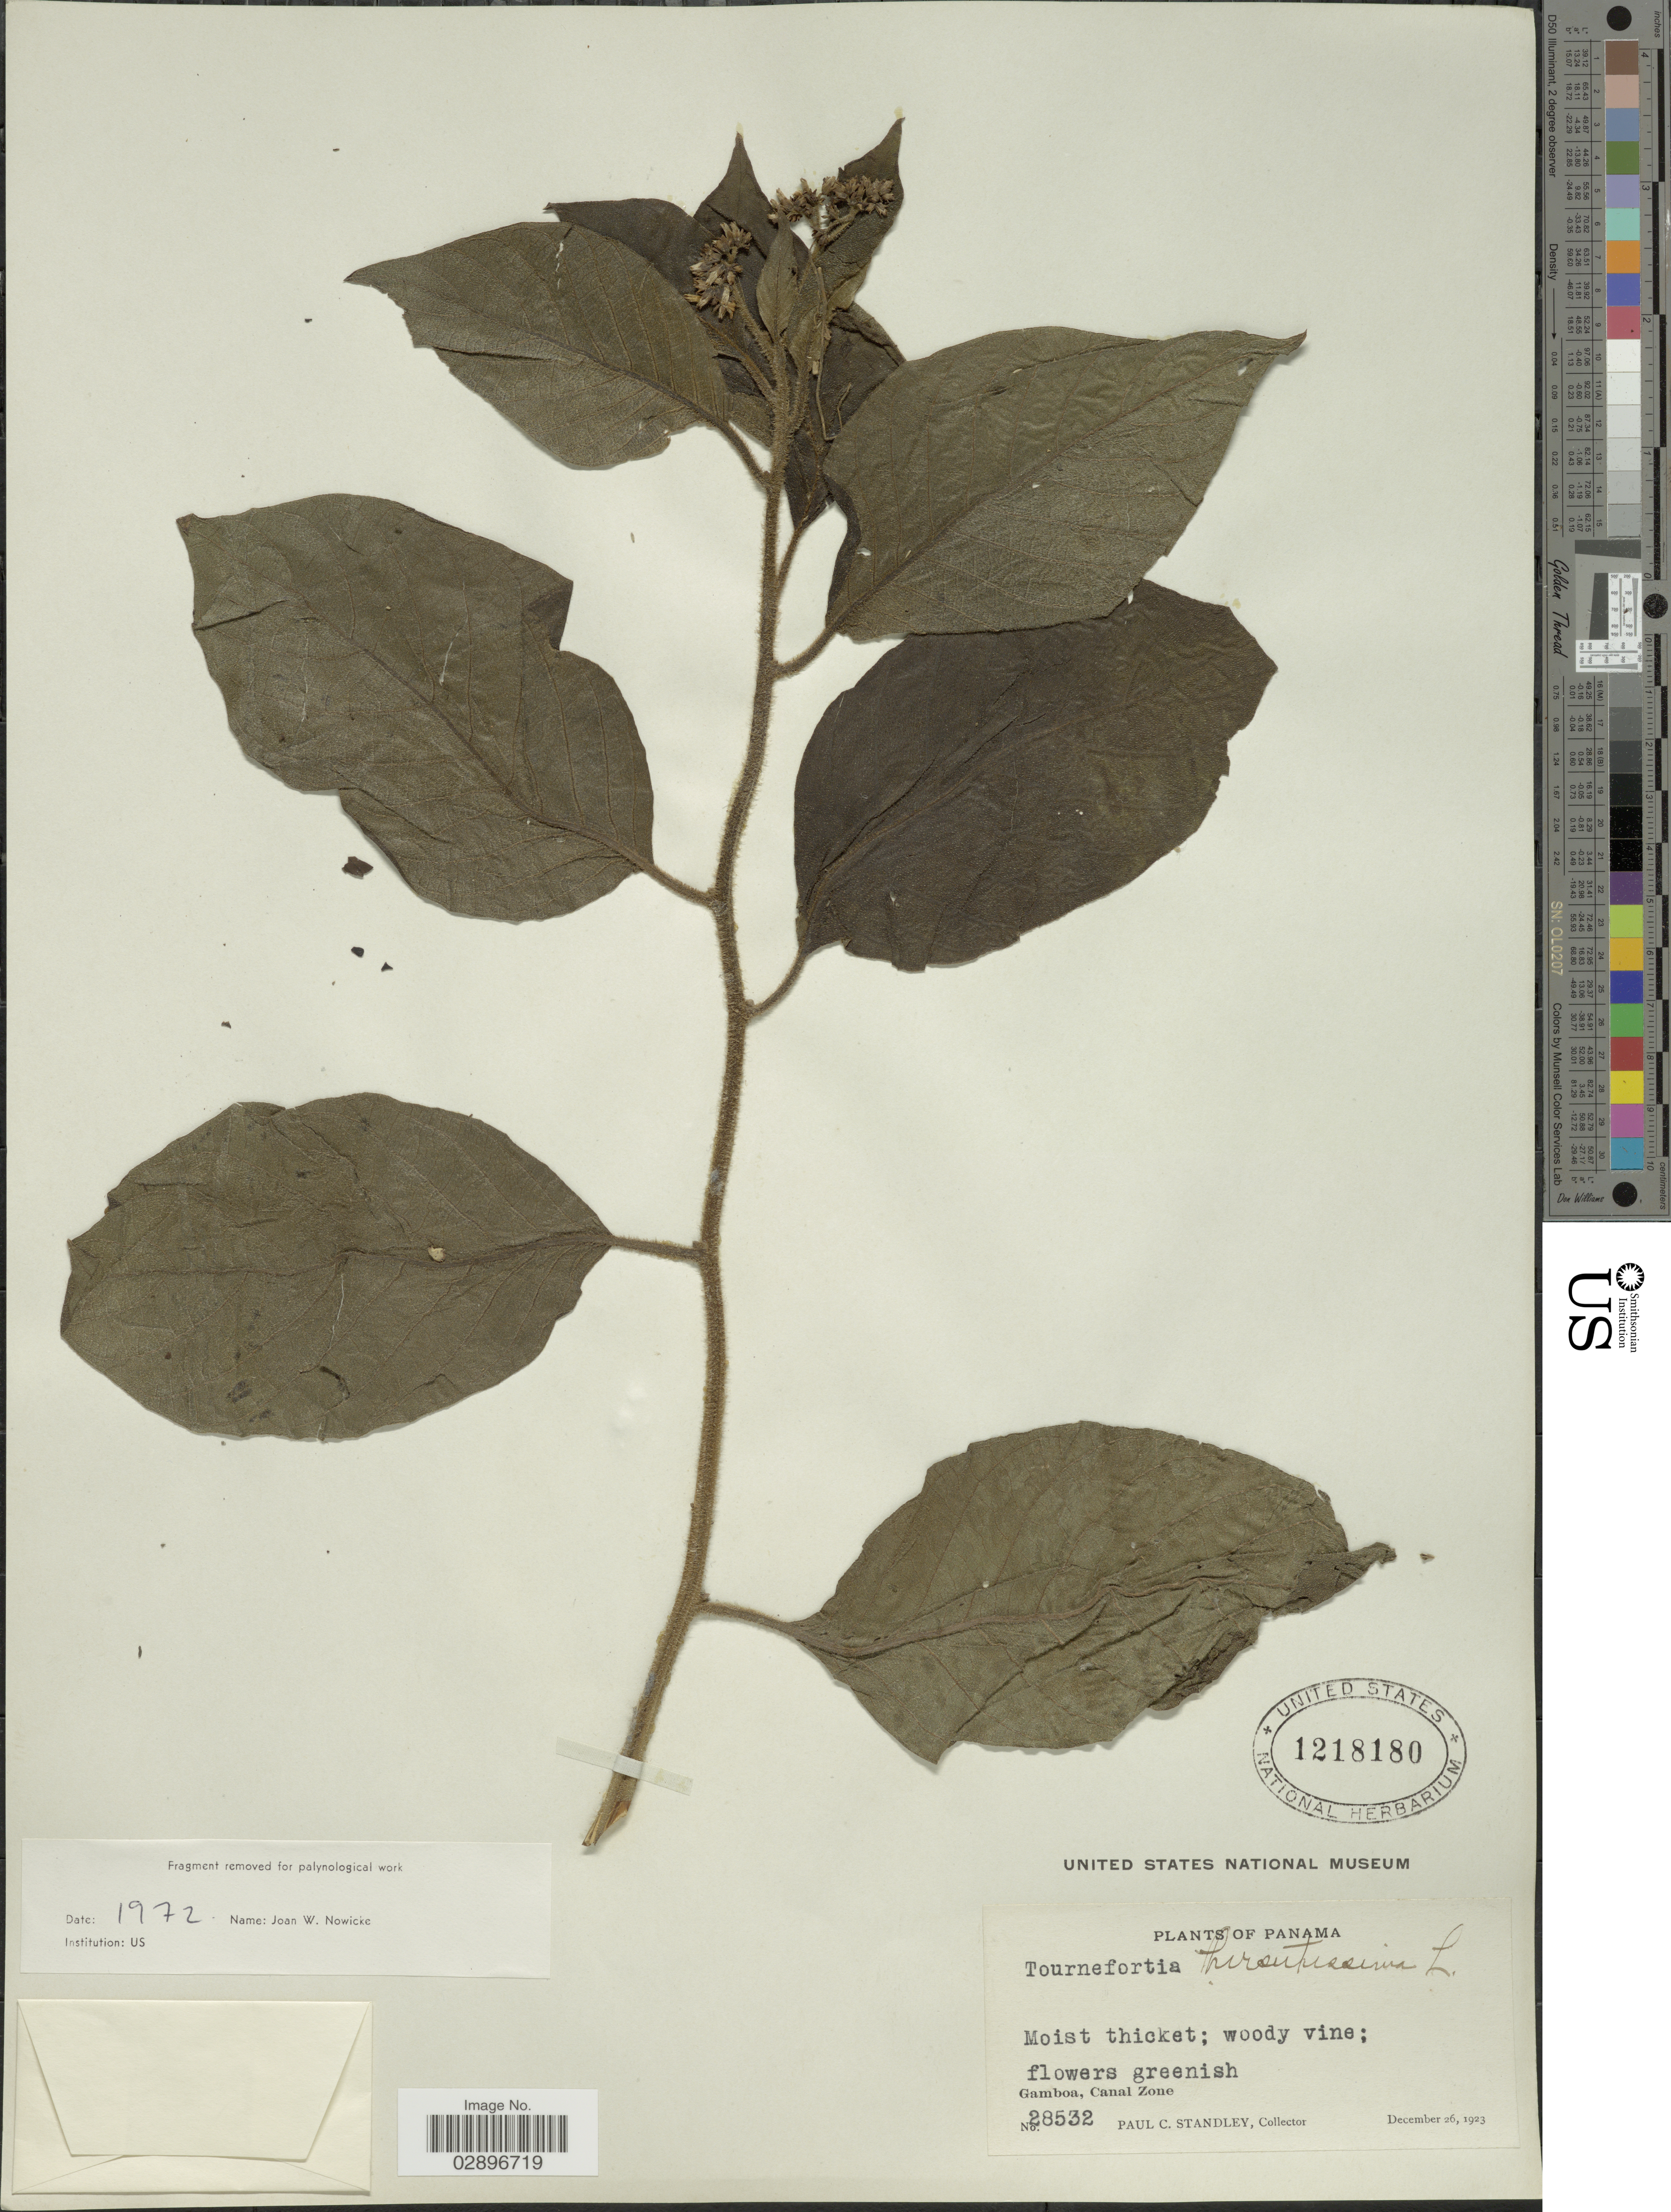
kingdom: Plantae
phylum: Tracheophyta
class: Magnoliopsida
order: Boraginales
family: Heliotropiaceae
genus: Tournefortia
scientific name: Tournefortia hirsutissima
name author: L.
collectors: P. C. Standley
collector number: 28532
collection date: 1923-12-26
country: Panama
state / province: Colón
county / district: Canal Zone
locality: Gamboa, Canal Zone.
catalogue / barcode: US 1218180